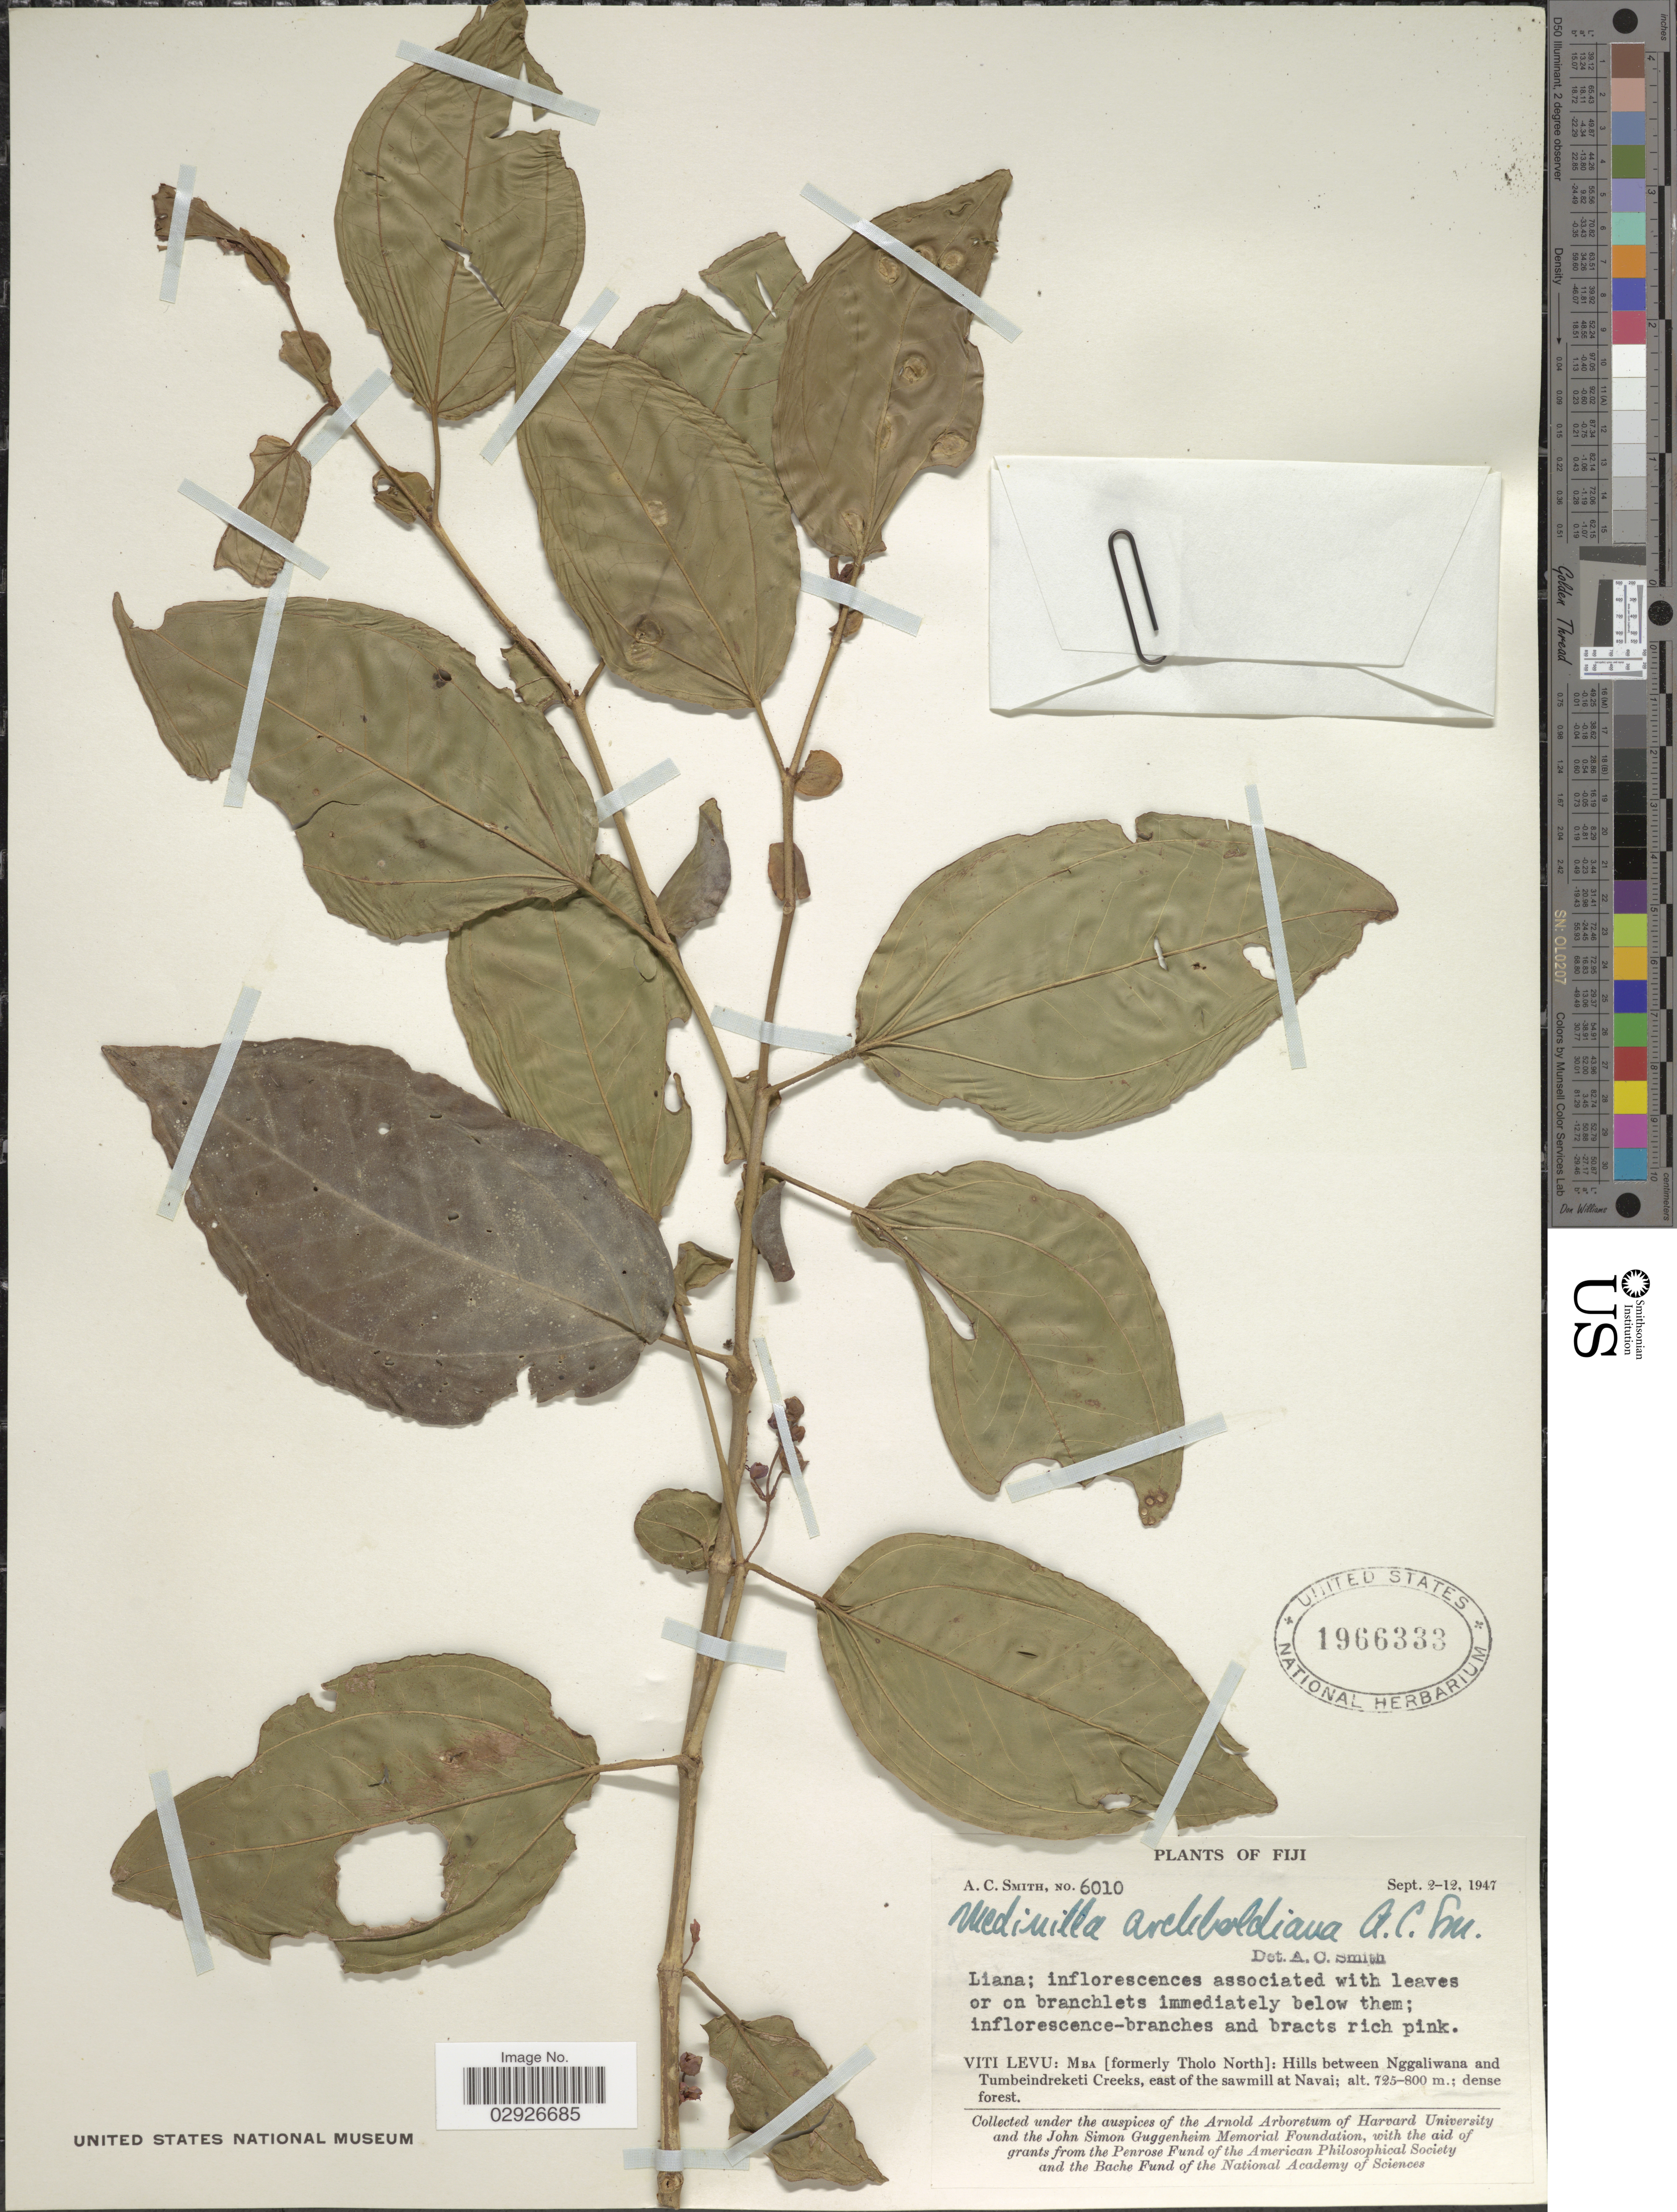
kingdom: Plantae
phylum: Tracheophyta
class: Magnoliopsida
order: Myrtales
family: Melastomataceae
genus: Medinilla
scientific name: Medinilla archboldiana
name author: A.C. Sm.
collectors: A. C. Smith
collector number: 6010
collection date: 1947-09-02/1947-09-12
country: Fiji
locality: Viti Levu: Mba [formerly Tholo North]: Hills between Nggaliwana and Tumbeindreketi Creeks, east of the sawmill at Navai.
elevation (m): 725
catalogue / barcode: US 1966333